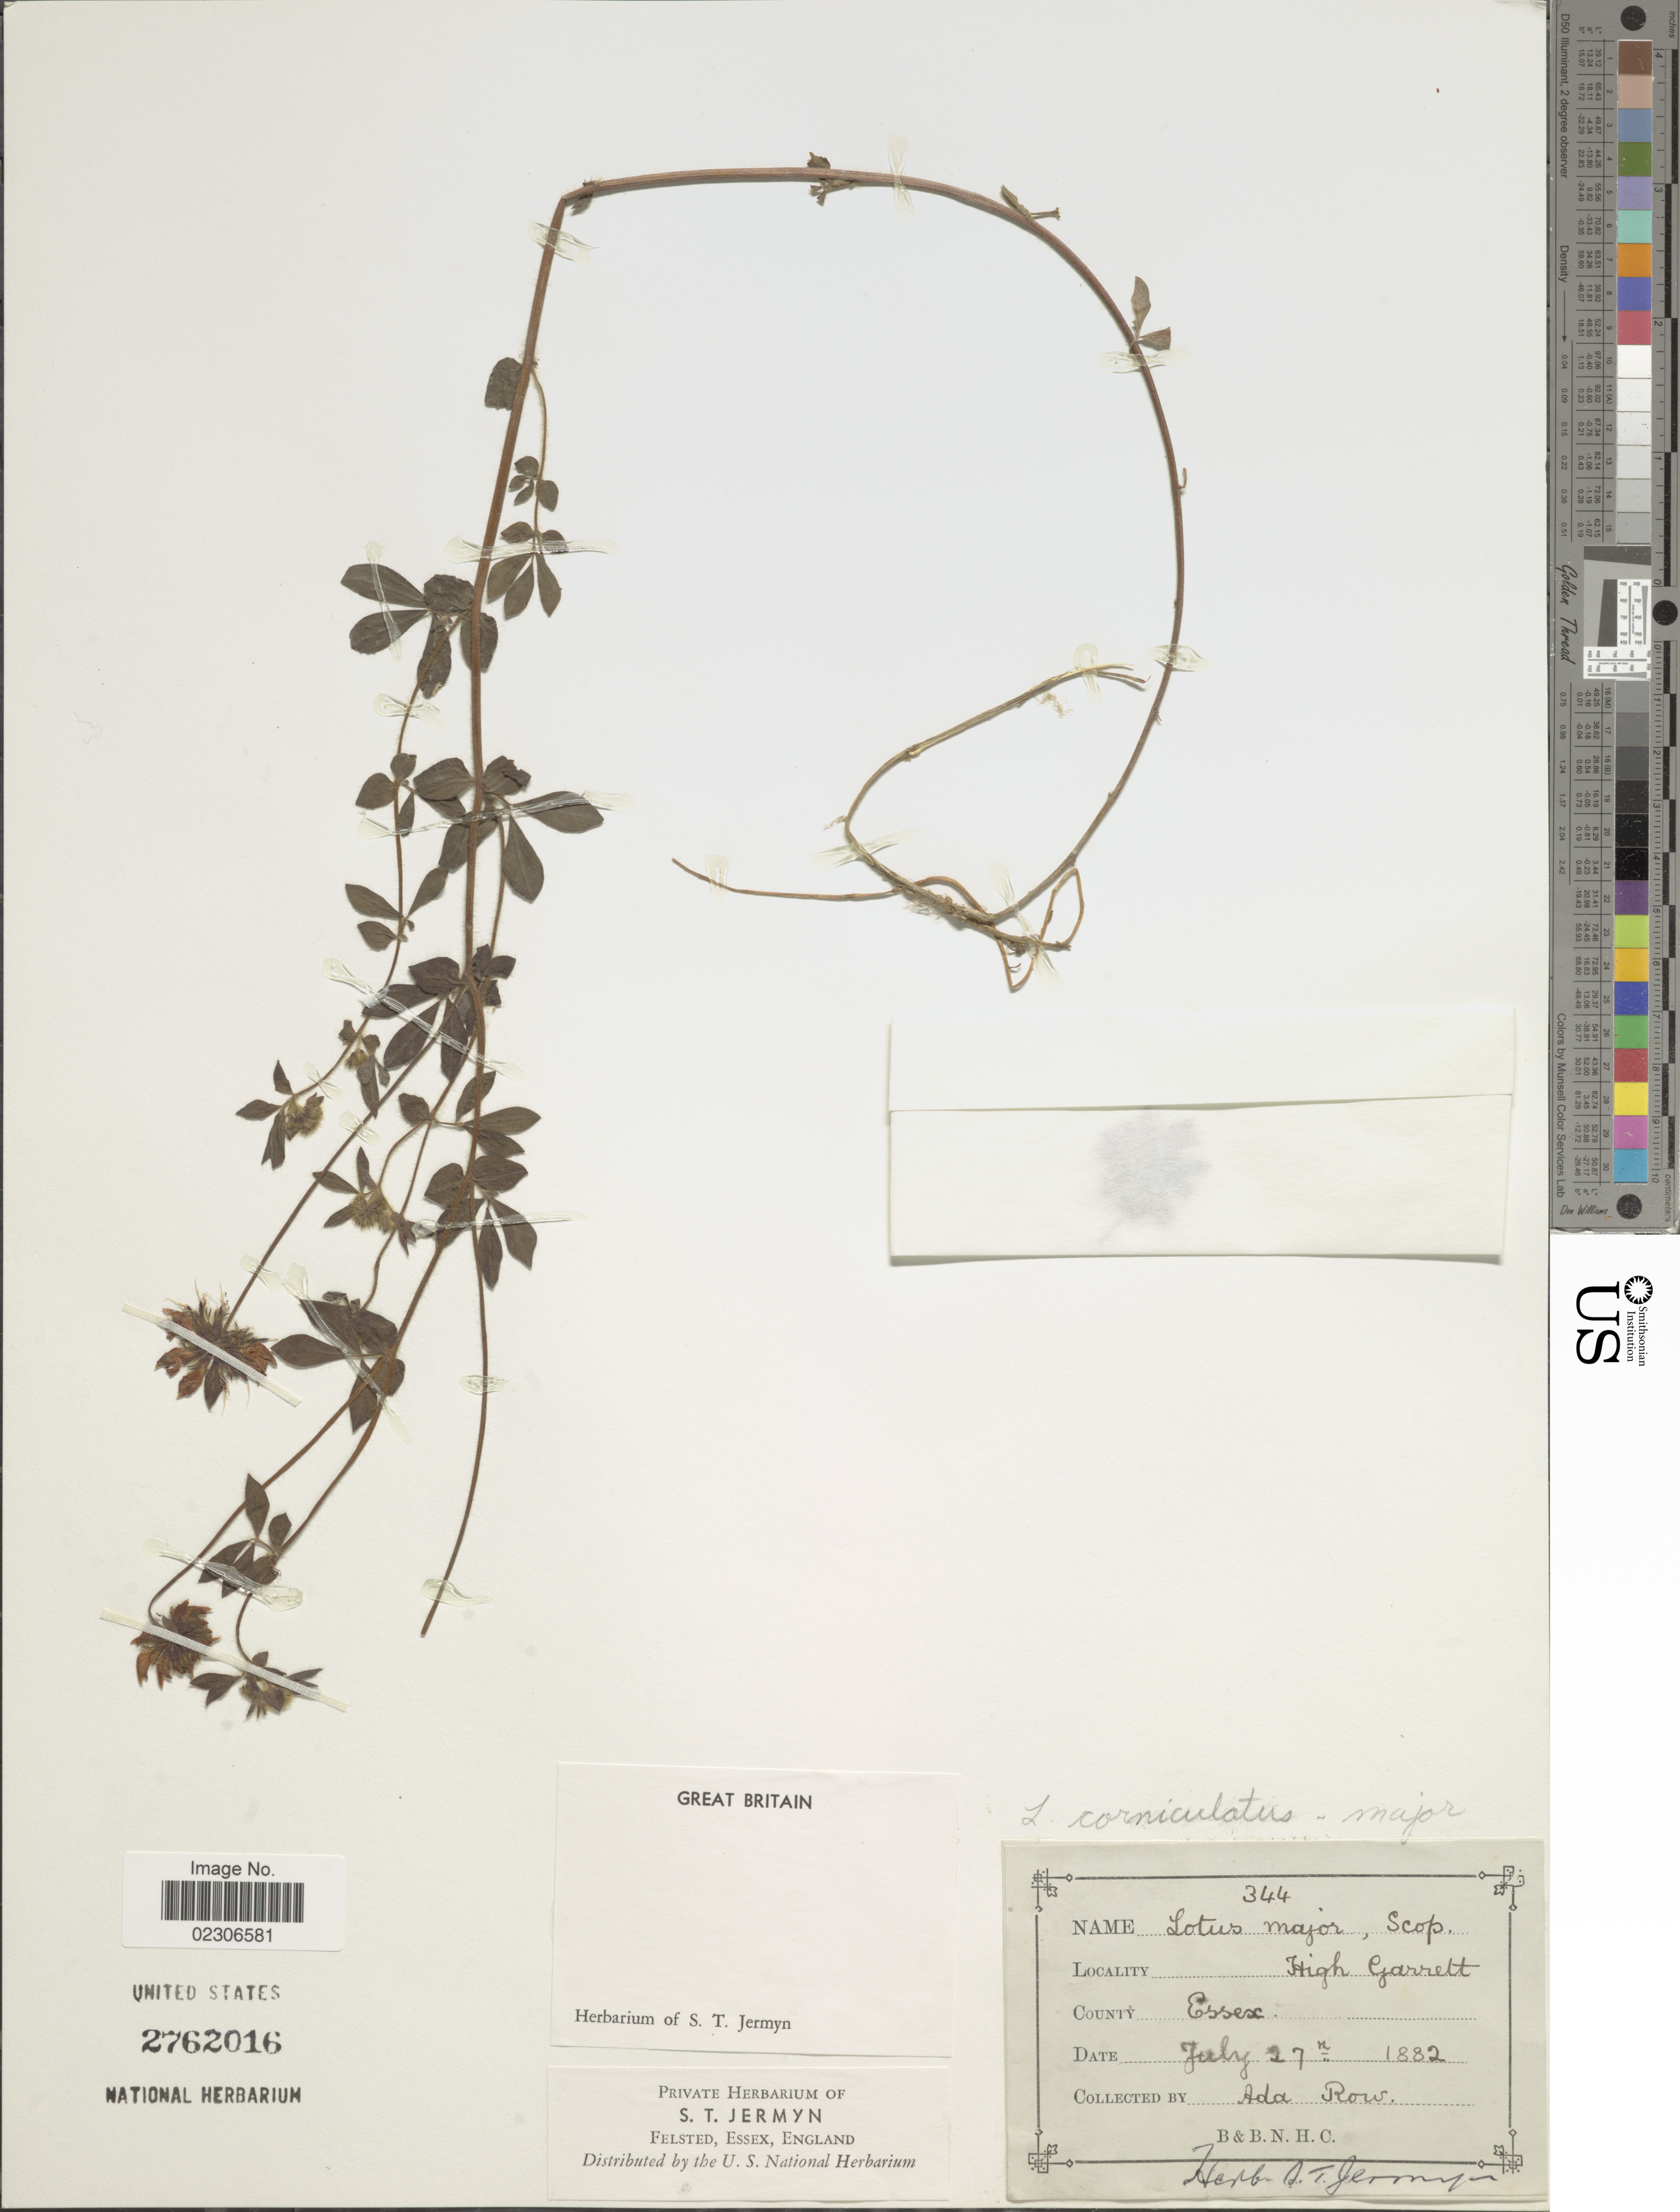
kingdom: Plantae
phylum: Tracheophyta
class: Magnoliopsida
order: Fabales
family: Fabaceae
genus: Lotus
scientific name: Lotus corniculatus var. major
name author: (Scop.) Brand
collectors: A. Row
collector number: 344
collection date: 1882-07-27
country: United Kingdom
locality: High Garrett, County Essex. Great Britain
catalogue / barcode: US 2762016